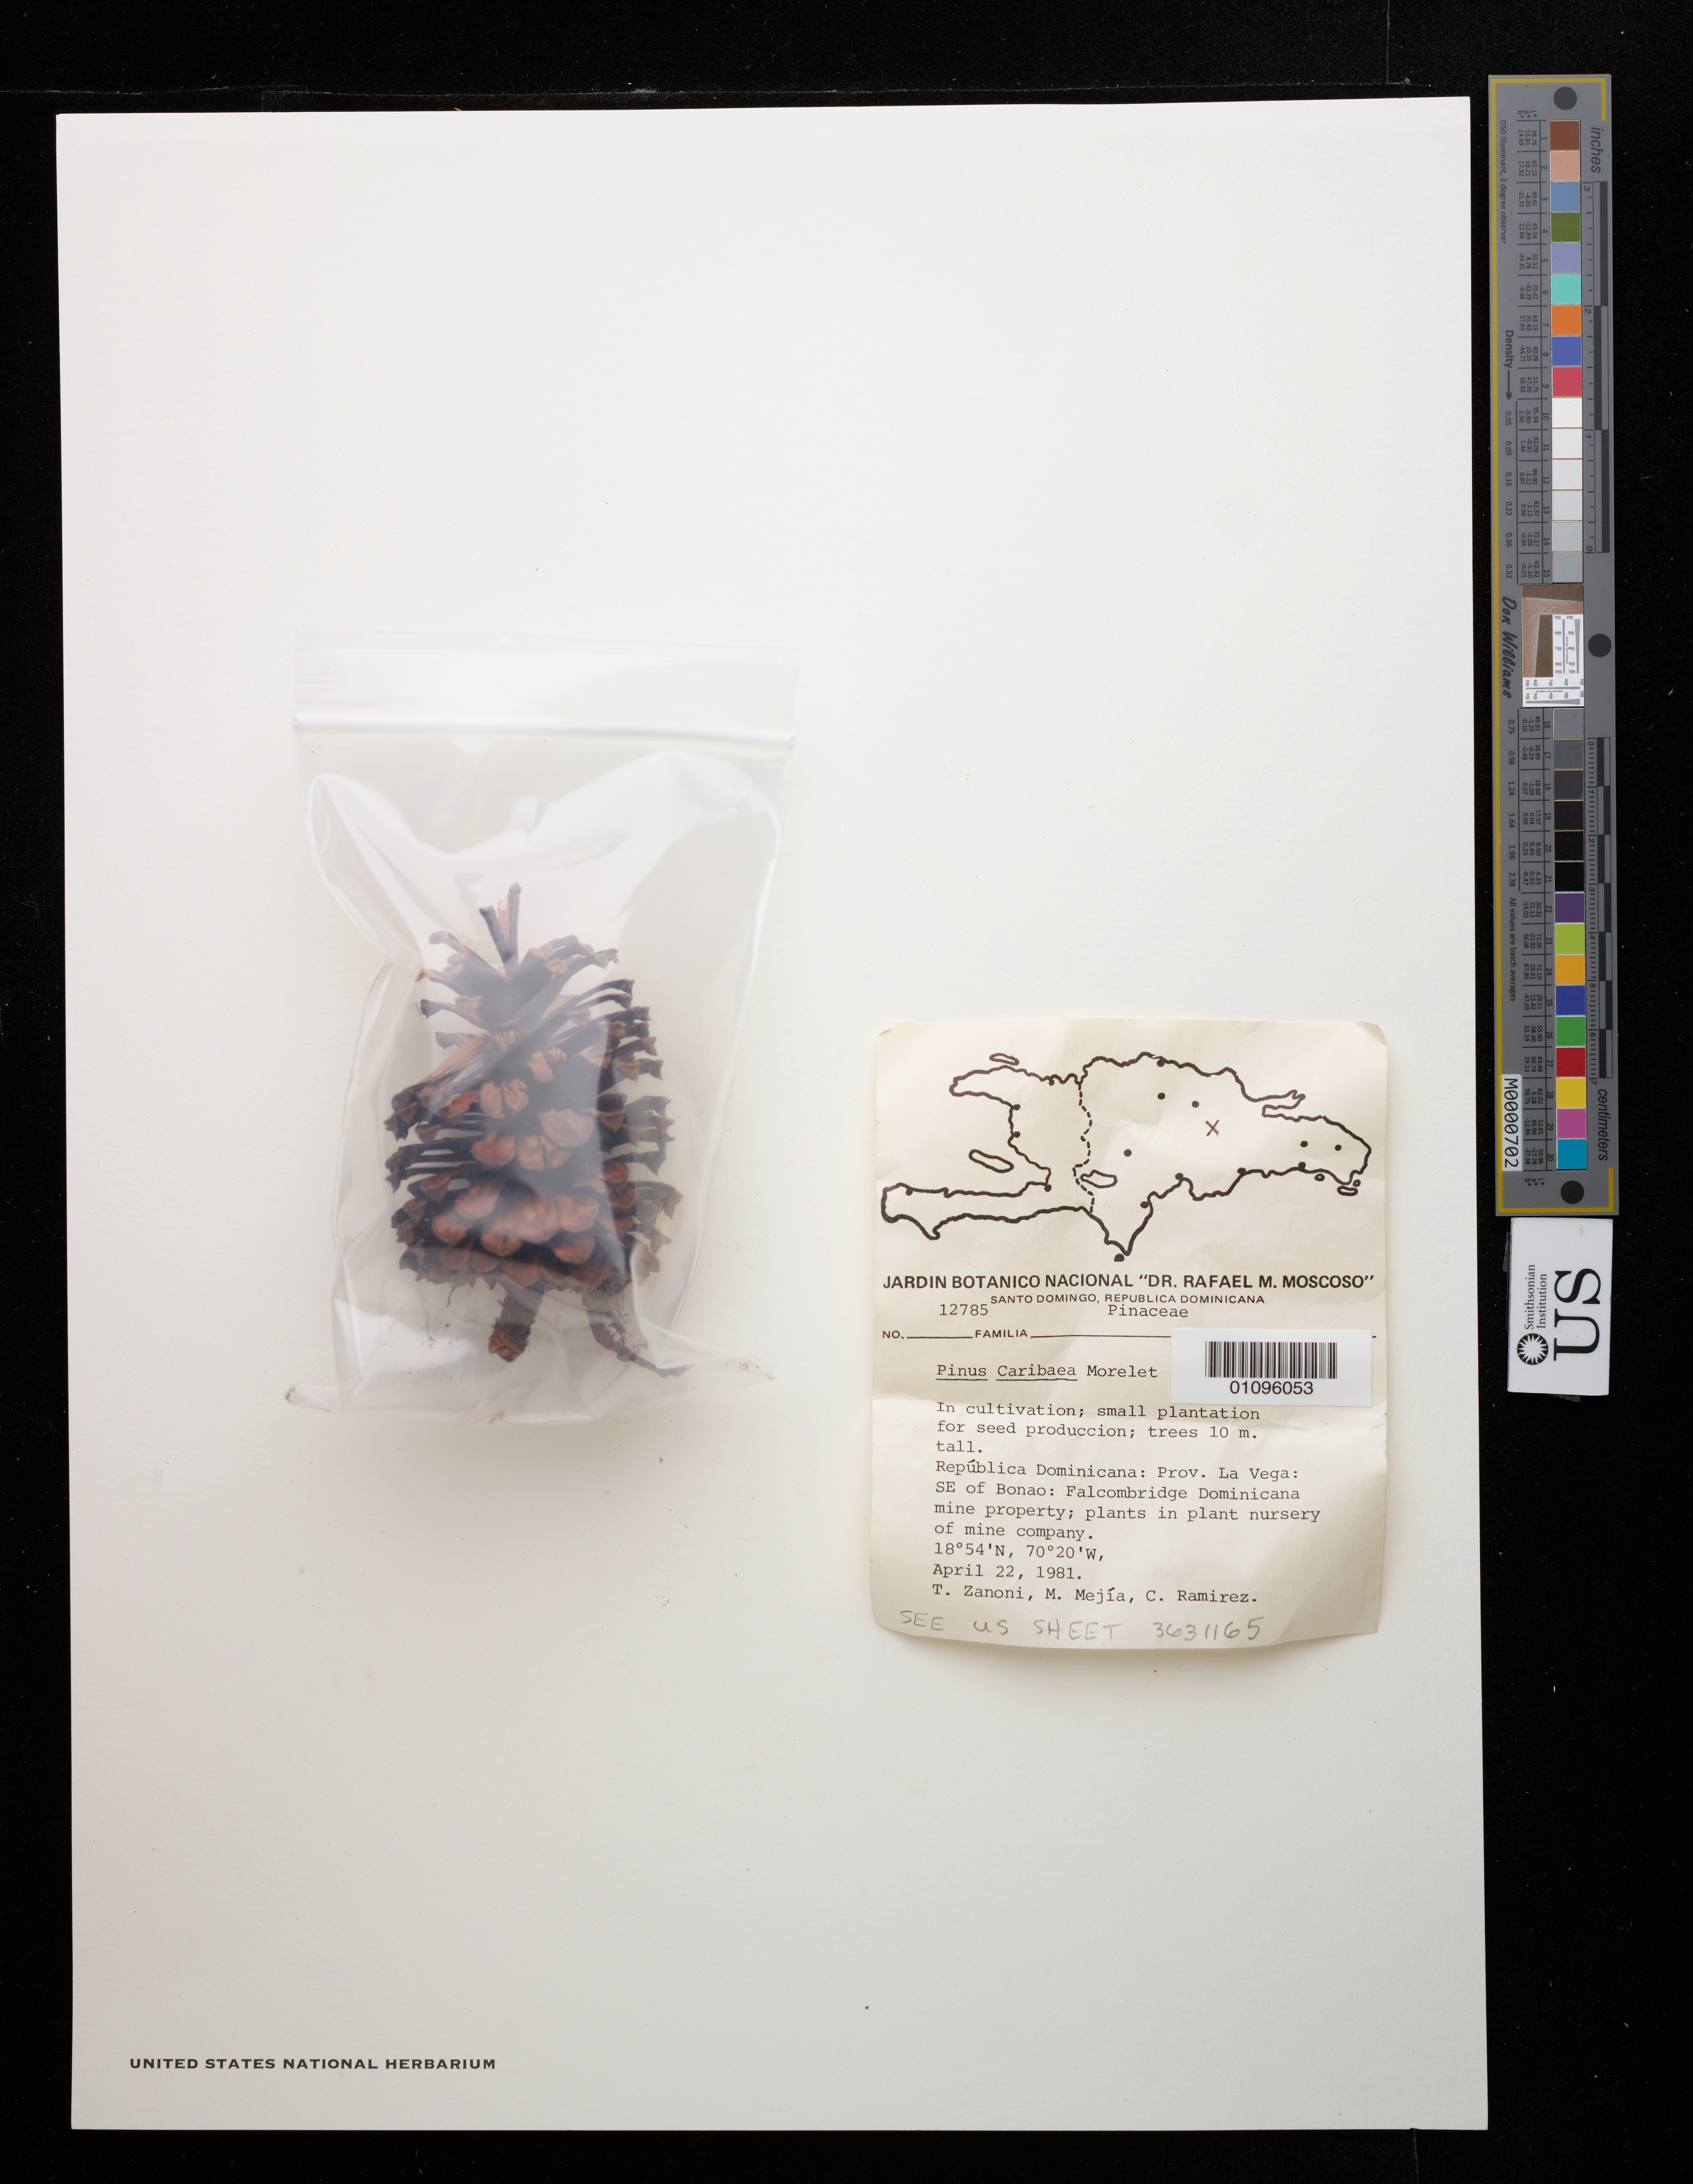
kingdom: Plantae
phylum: Tracheophyta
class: Pinopsida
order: Pinales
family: Pinaceae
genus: Pinus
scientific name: Pinus caribaea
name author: Morelet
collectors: T. A. Zanoni, M. Mejia & C. Ramirez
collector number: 12785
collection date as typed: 22 Apr 1981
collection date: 1981-04-22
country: Dominican Republic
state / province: La Vega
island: Hispaniola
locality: Bonao, SE of; Falcombridge Dominicana mine property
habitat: Plants in plant nursery of mine company; in cultivation; small plantation for seed production